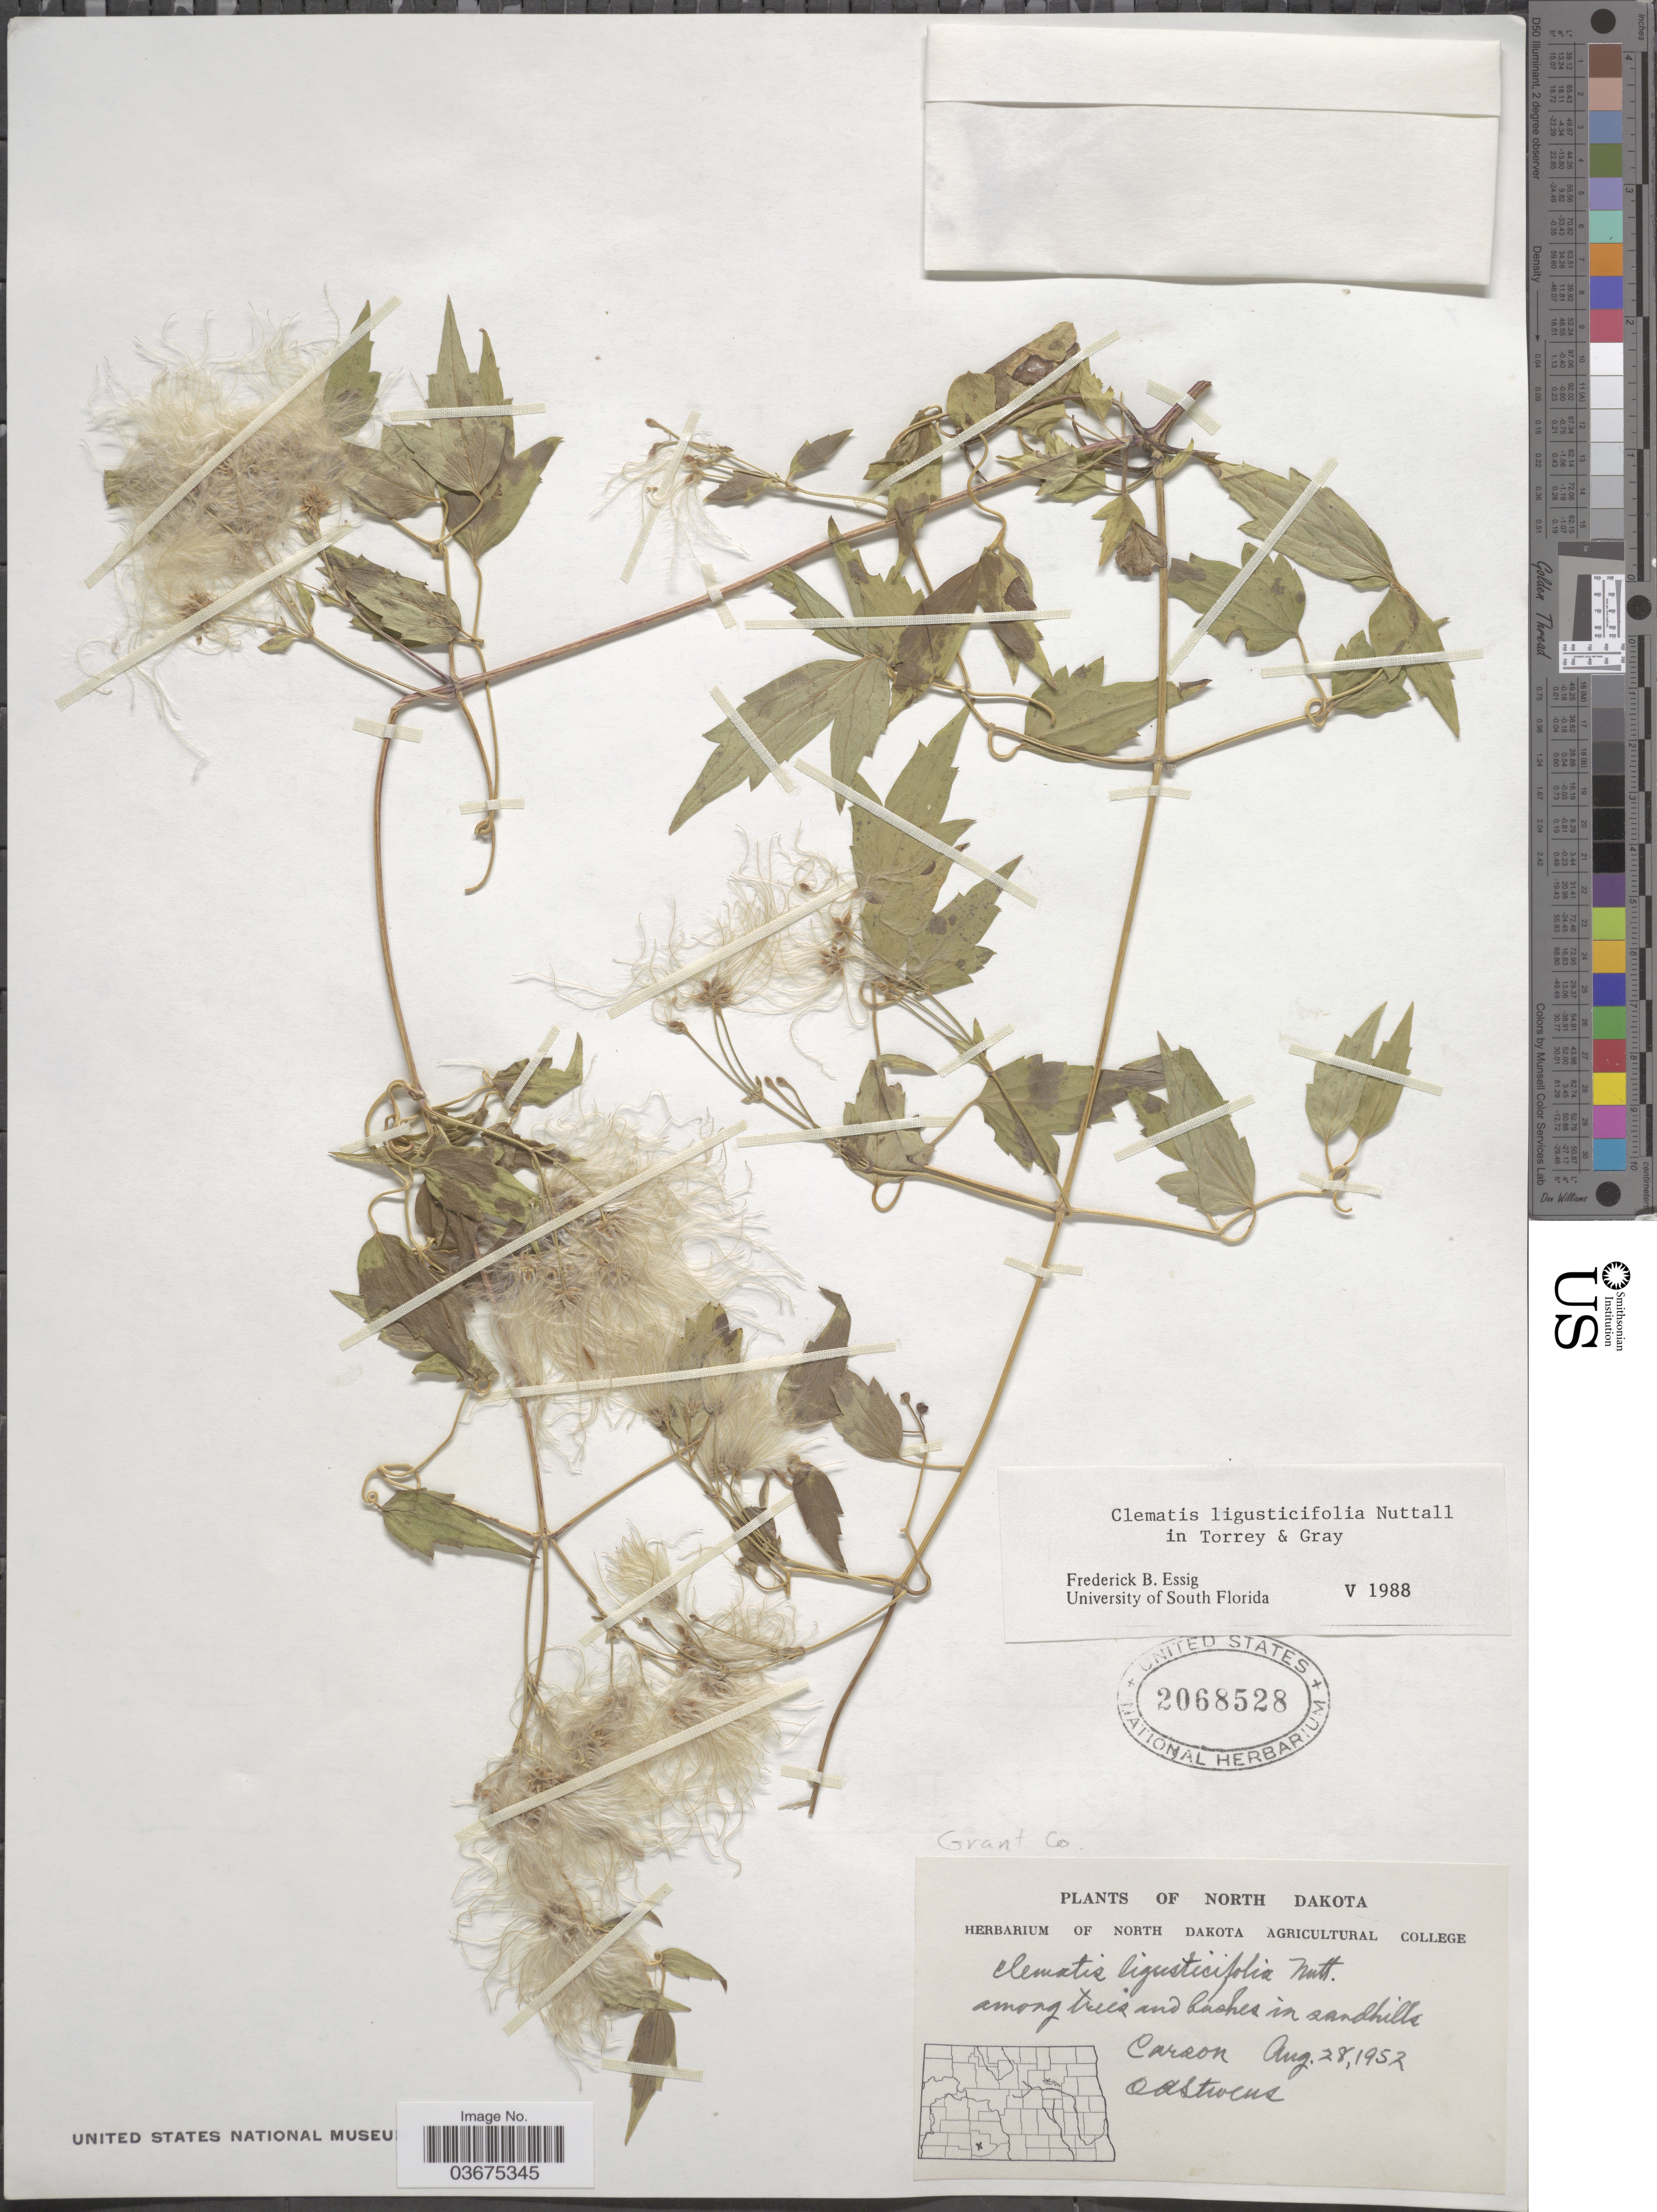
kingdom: Plantae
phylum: Tracheophyta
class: Magnoliopsida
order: Ranunculales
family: Ranunculaceae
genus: Clematis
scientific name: Clematis ligusticifolia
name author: Nutt.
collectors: O. A. Stevens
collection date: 1952-08-28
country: United States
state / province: North Dakota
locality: Among trees and bushes in Sandhills. Carson. Grant Co.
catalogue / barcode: US 2068528